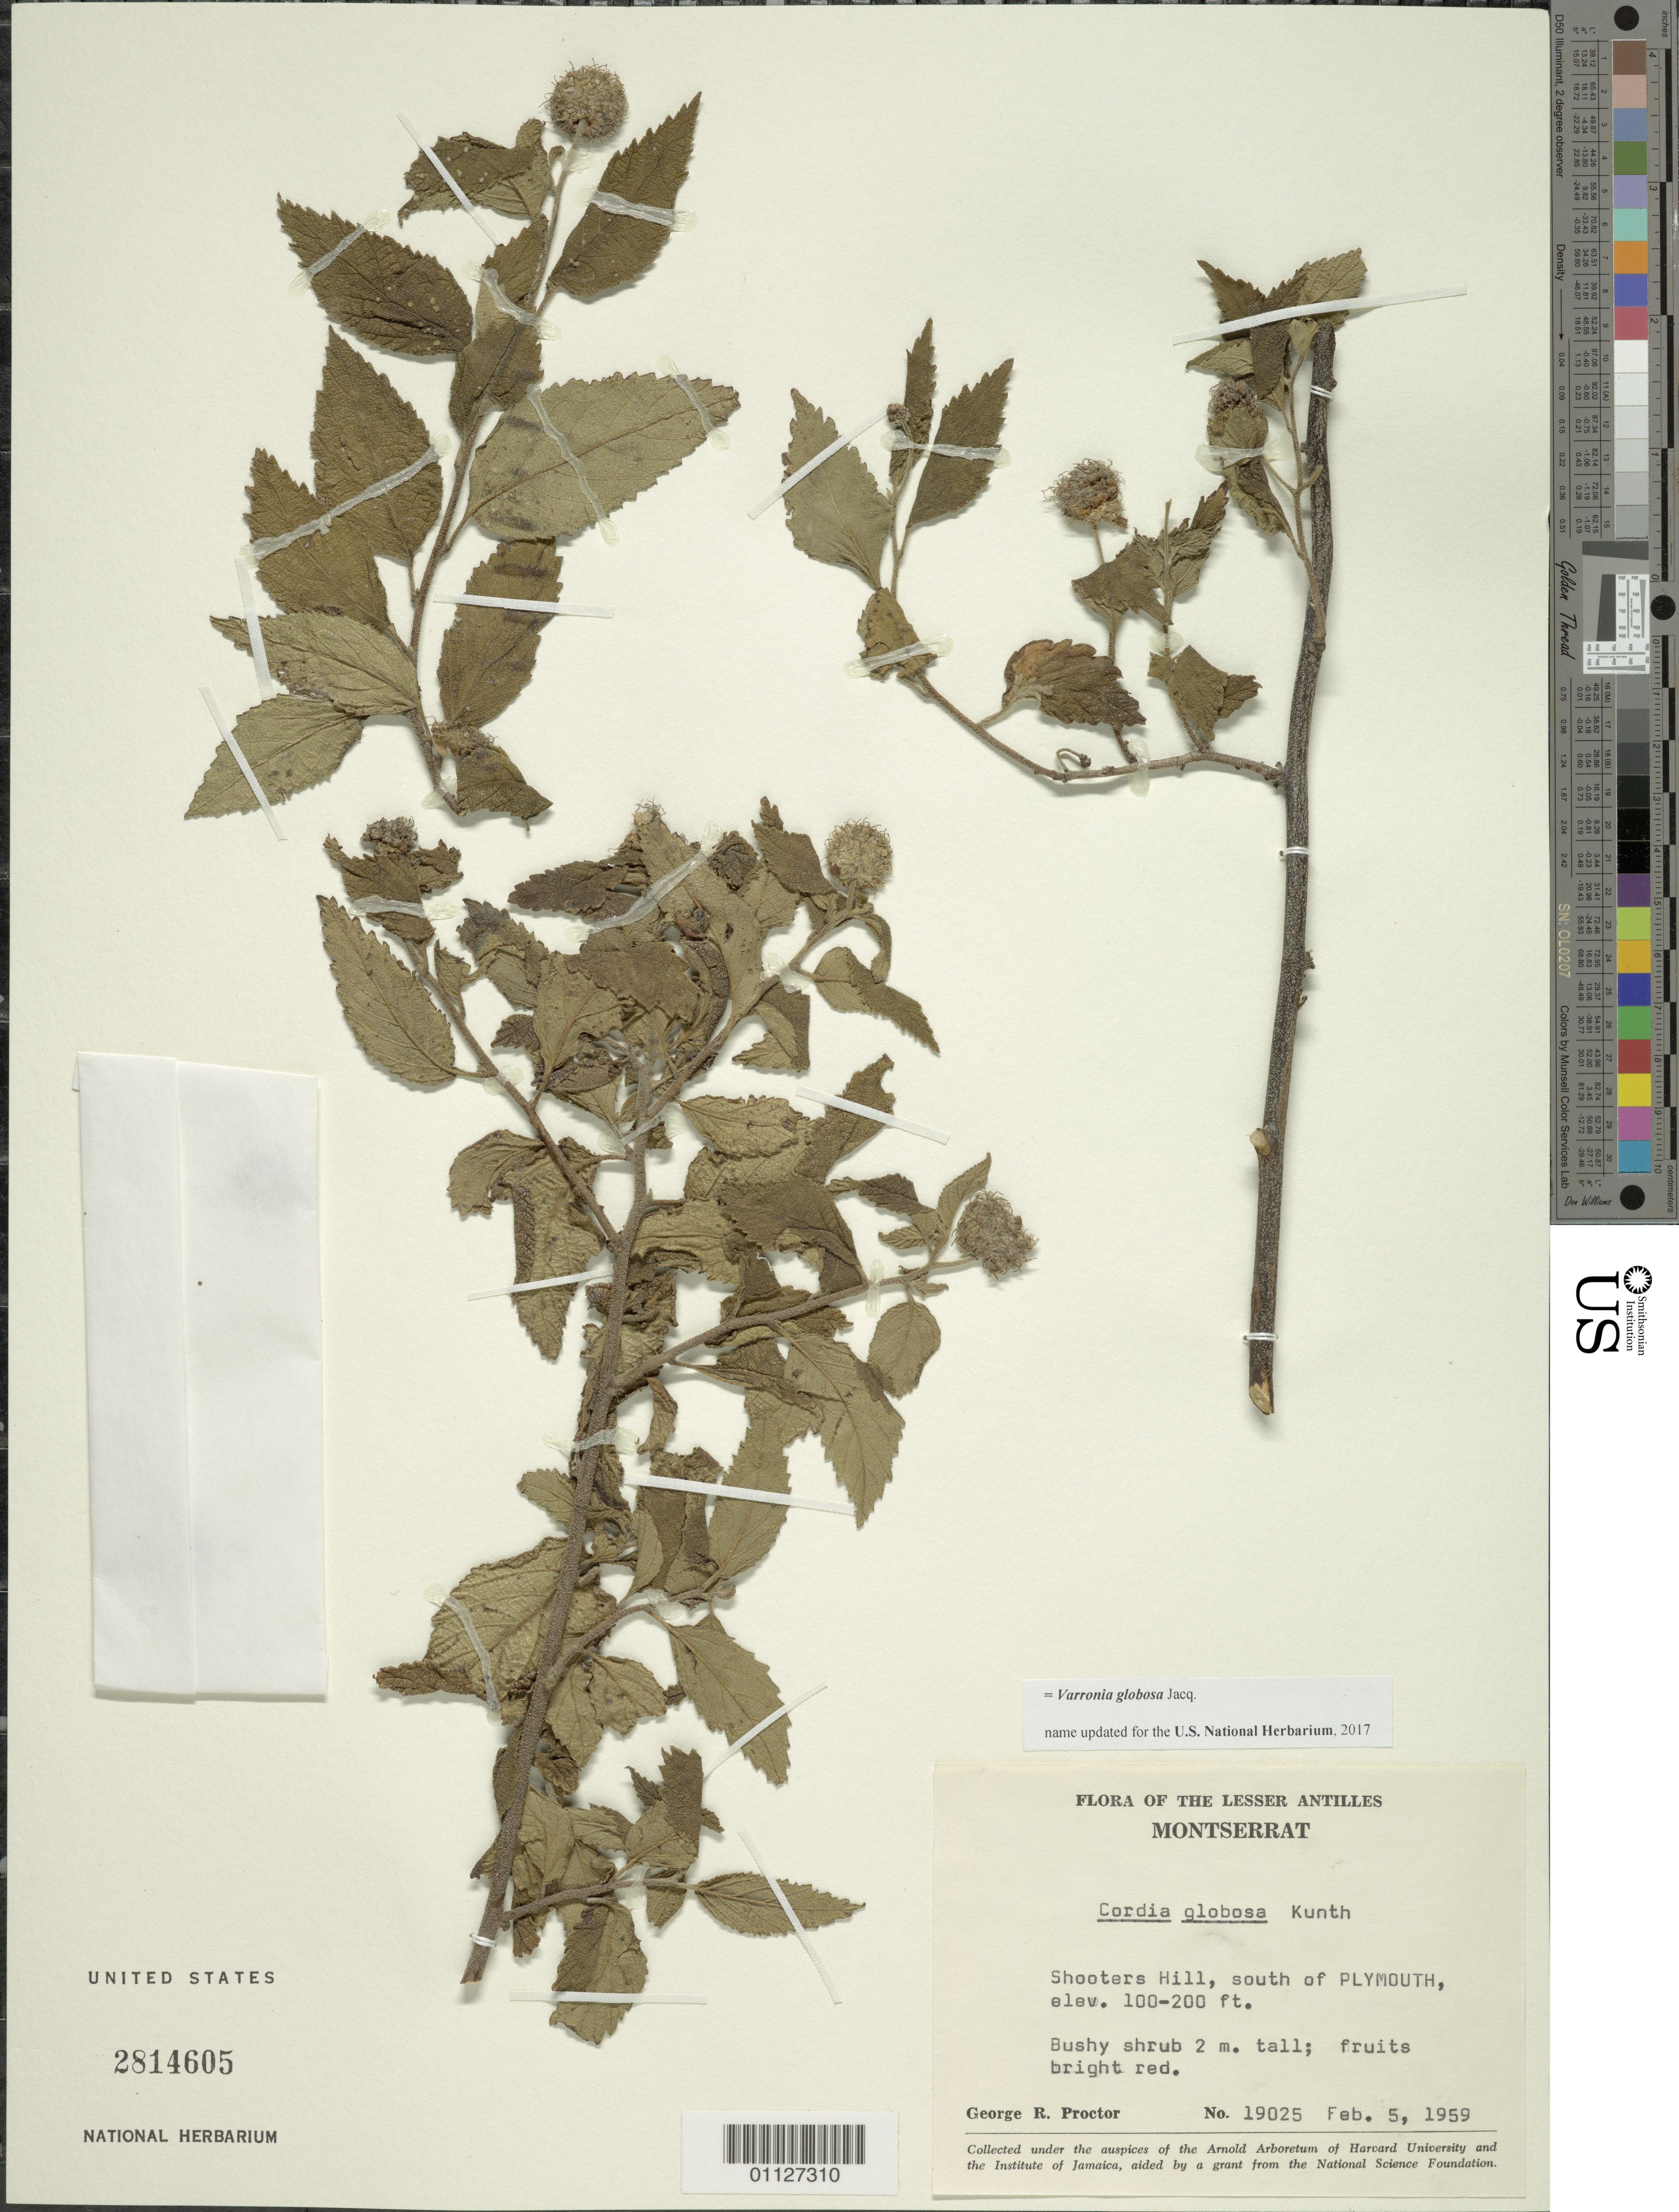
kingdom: Plantae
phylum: Tracheophyta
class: Magnoliopsida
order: Boraginales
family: Cordiaceae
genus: Varronia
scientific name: Varronia globosa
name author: Jacq.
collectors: G. R. Proctor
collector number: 19025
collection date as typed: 05 Feb 1959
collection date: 1959-02-05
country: Montserrat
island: Montserrat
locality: Shooters Hill, S of Plymouth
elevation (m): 30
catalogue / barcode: US 2814605